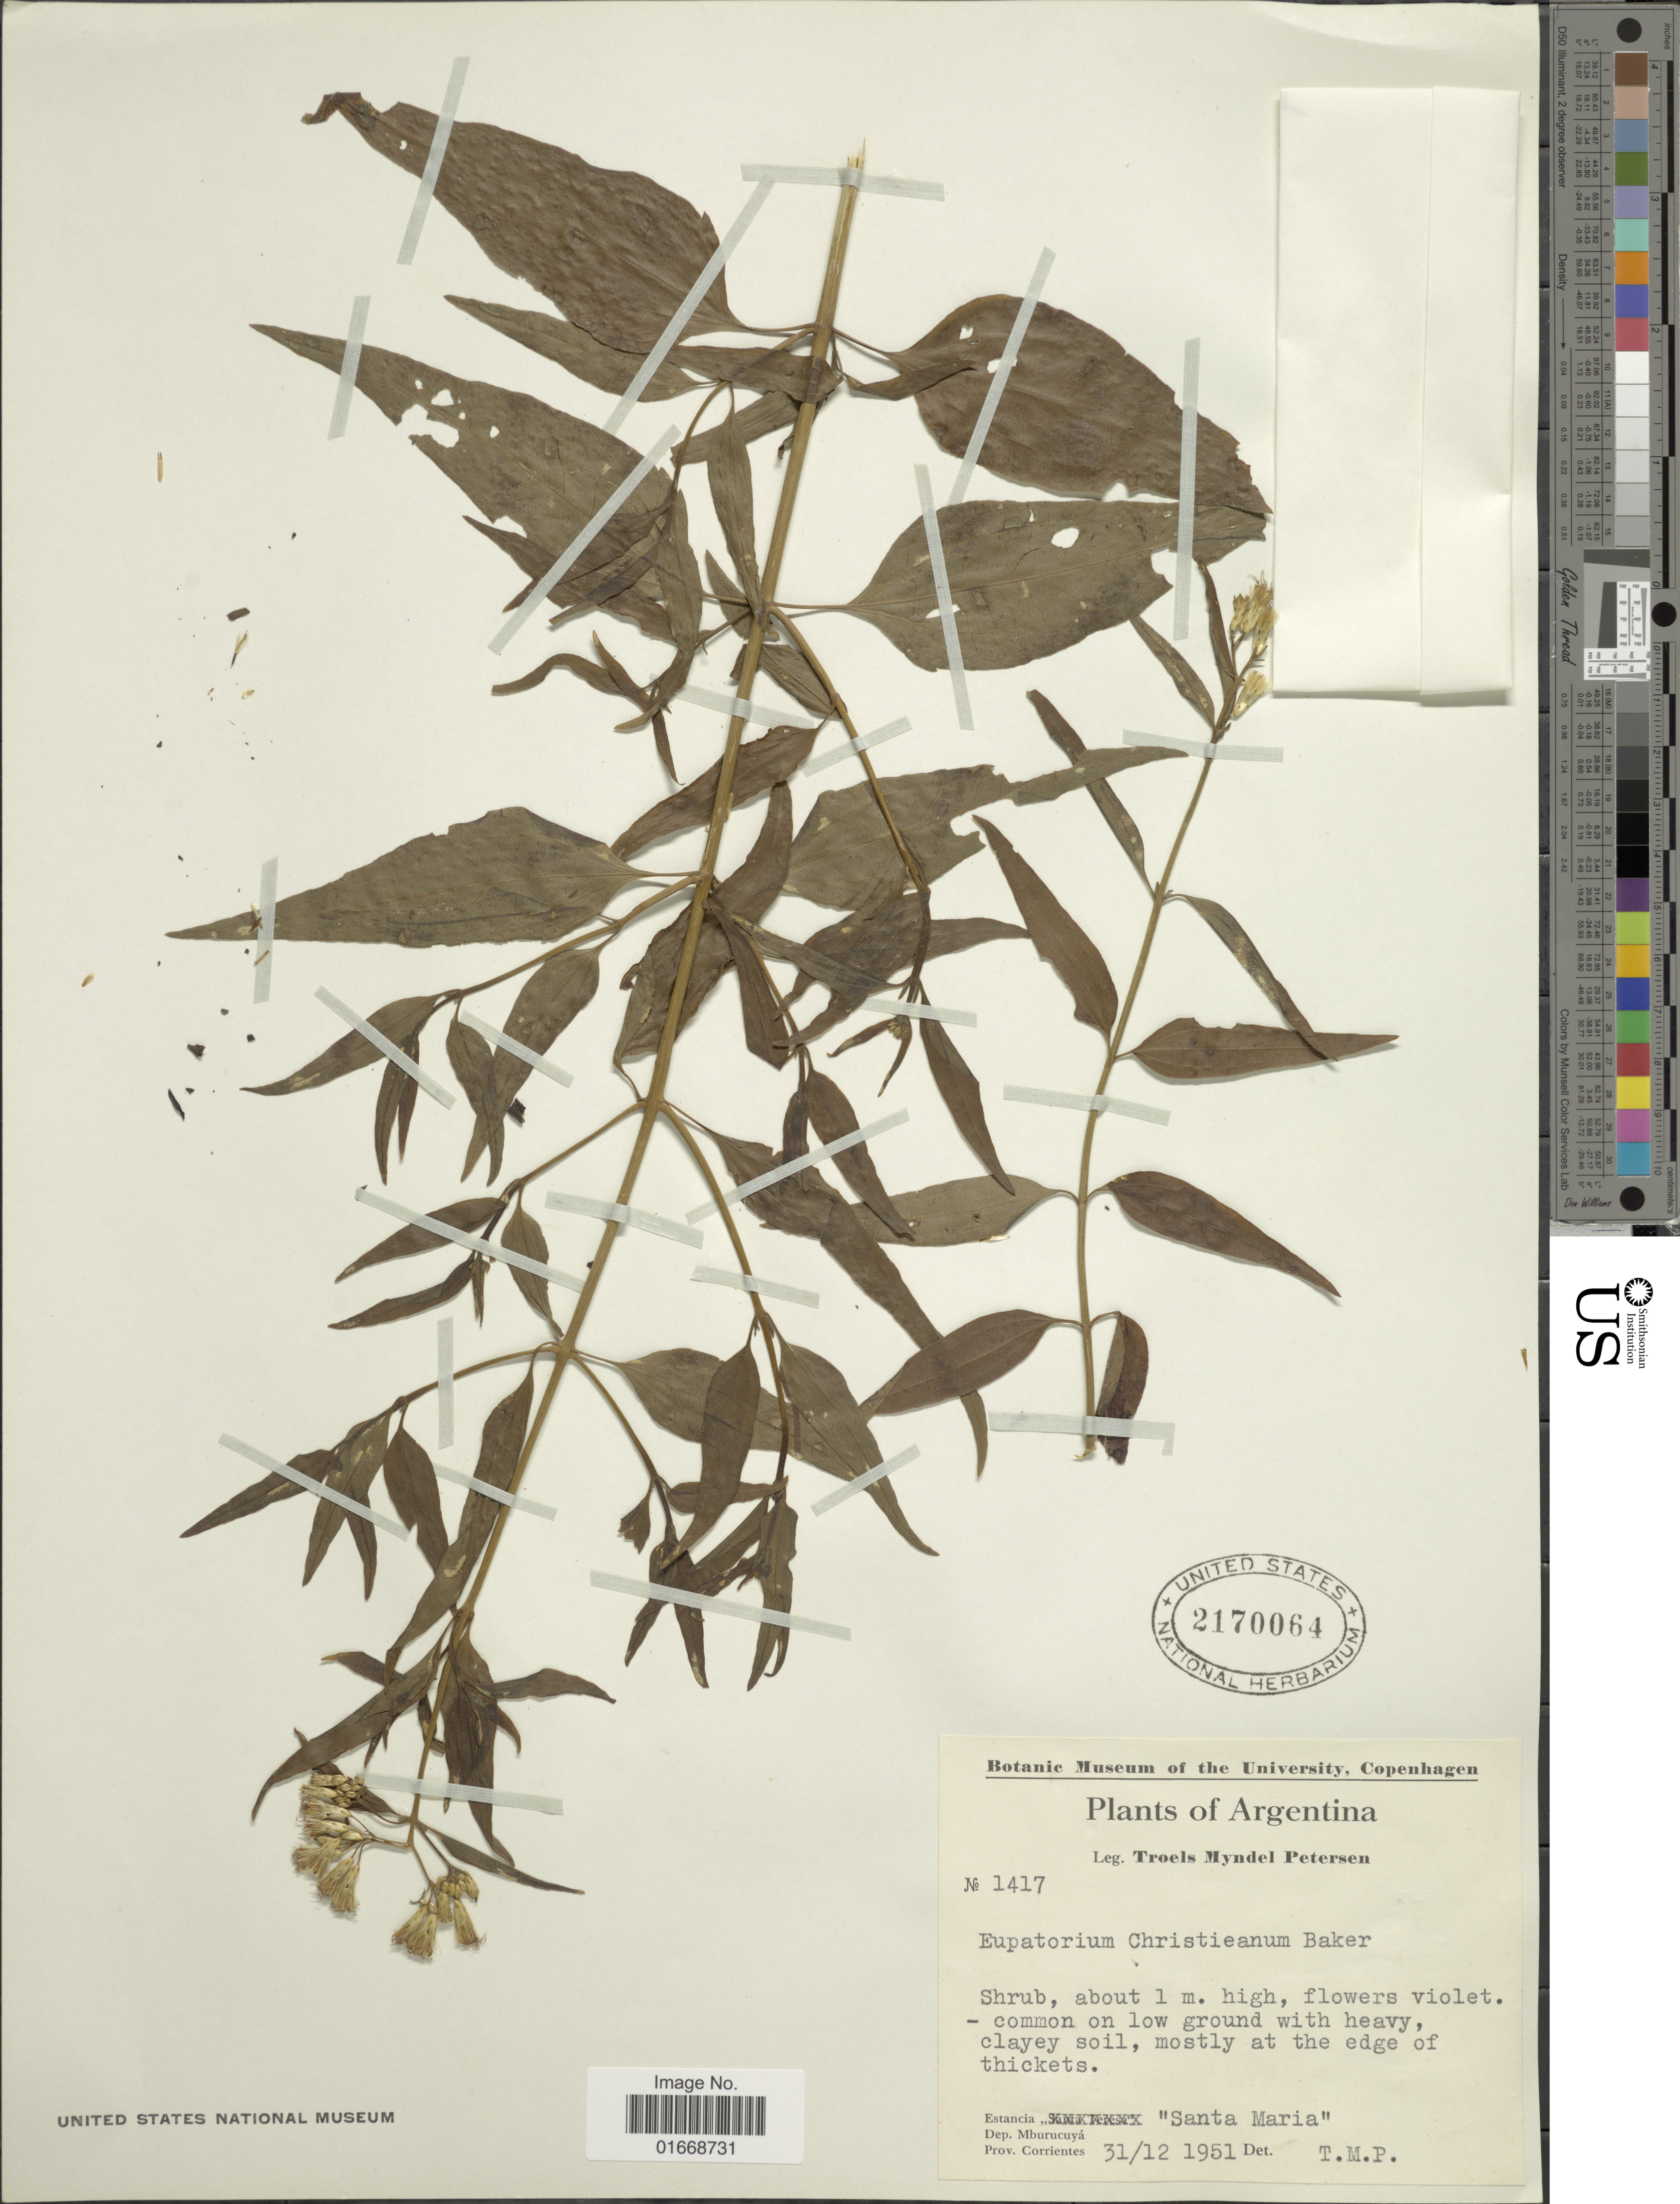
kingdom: Plantae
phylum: Tracheophyta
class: Magnoliopsida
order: Asterales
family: Asteraceae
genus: Chromolaena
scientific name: Chromolaena christieana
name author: (Baker) R.M. King & H. Rob.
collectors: T. Pederson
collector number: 1417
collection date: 1951-12-31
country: Argentina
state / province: Corrientes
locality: Estancia "Santa Maria" Dep. Mburucuya, Prov. Corrientes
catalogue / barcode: US 2170064